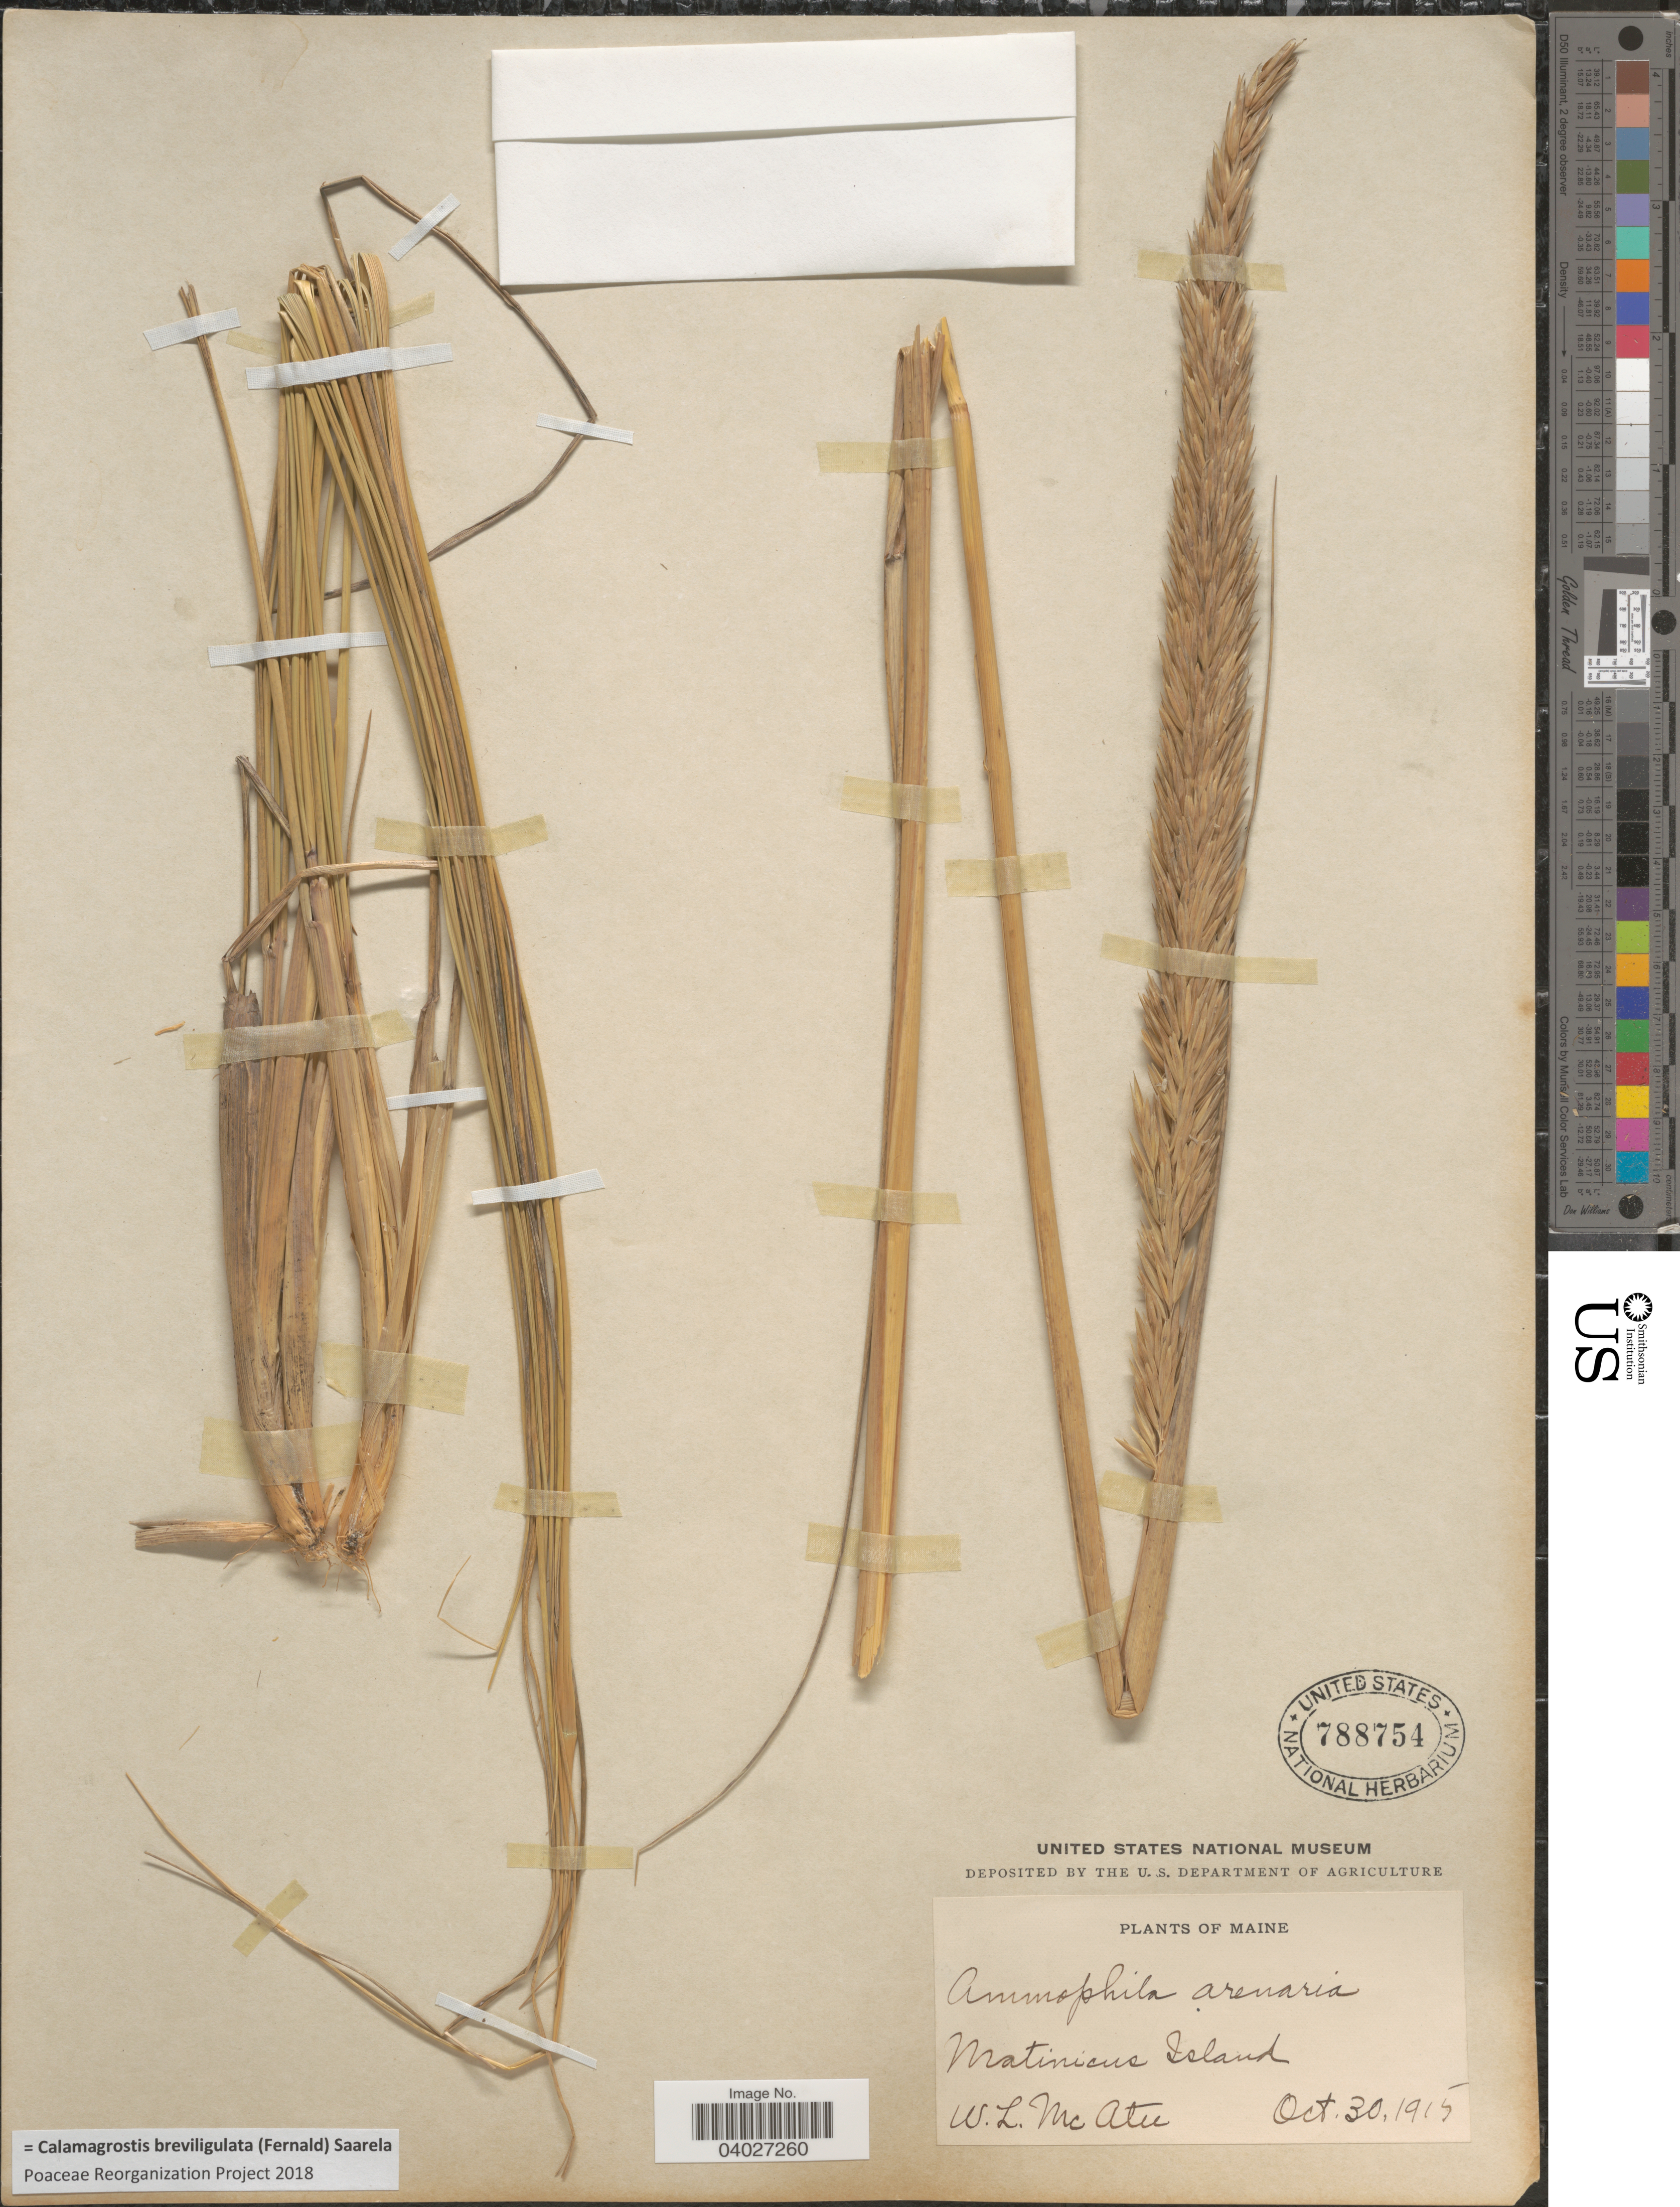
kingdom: Plantae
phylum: Tracheophyta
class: Liliopsida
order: Poales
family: Poaceae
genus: Calamagrostis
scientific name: Calamagrostis breviligulata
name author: (Fernald) Saarela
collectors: W. McAtee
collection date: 1915-10-30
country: United States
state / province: Maine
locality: Matinicus Island.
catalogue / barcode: US 788754